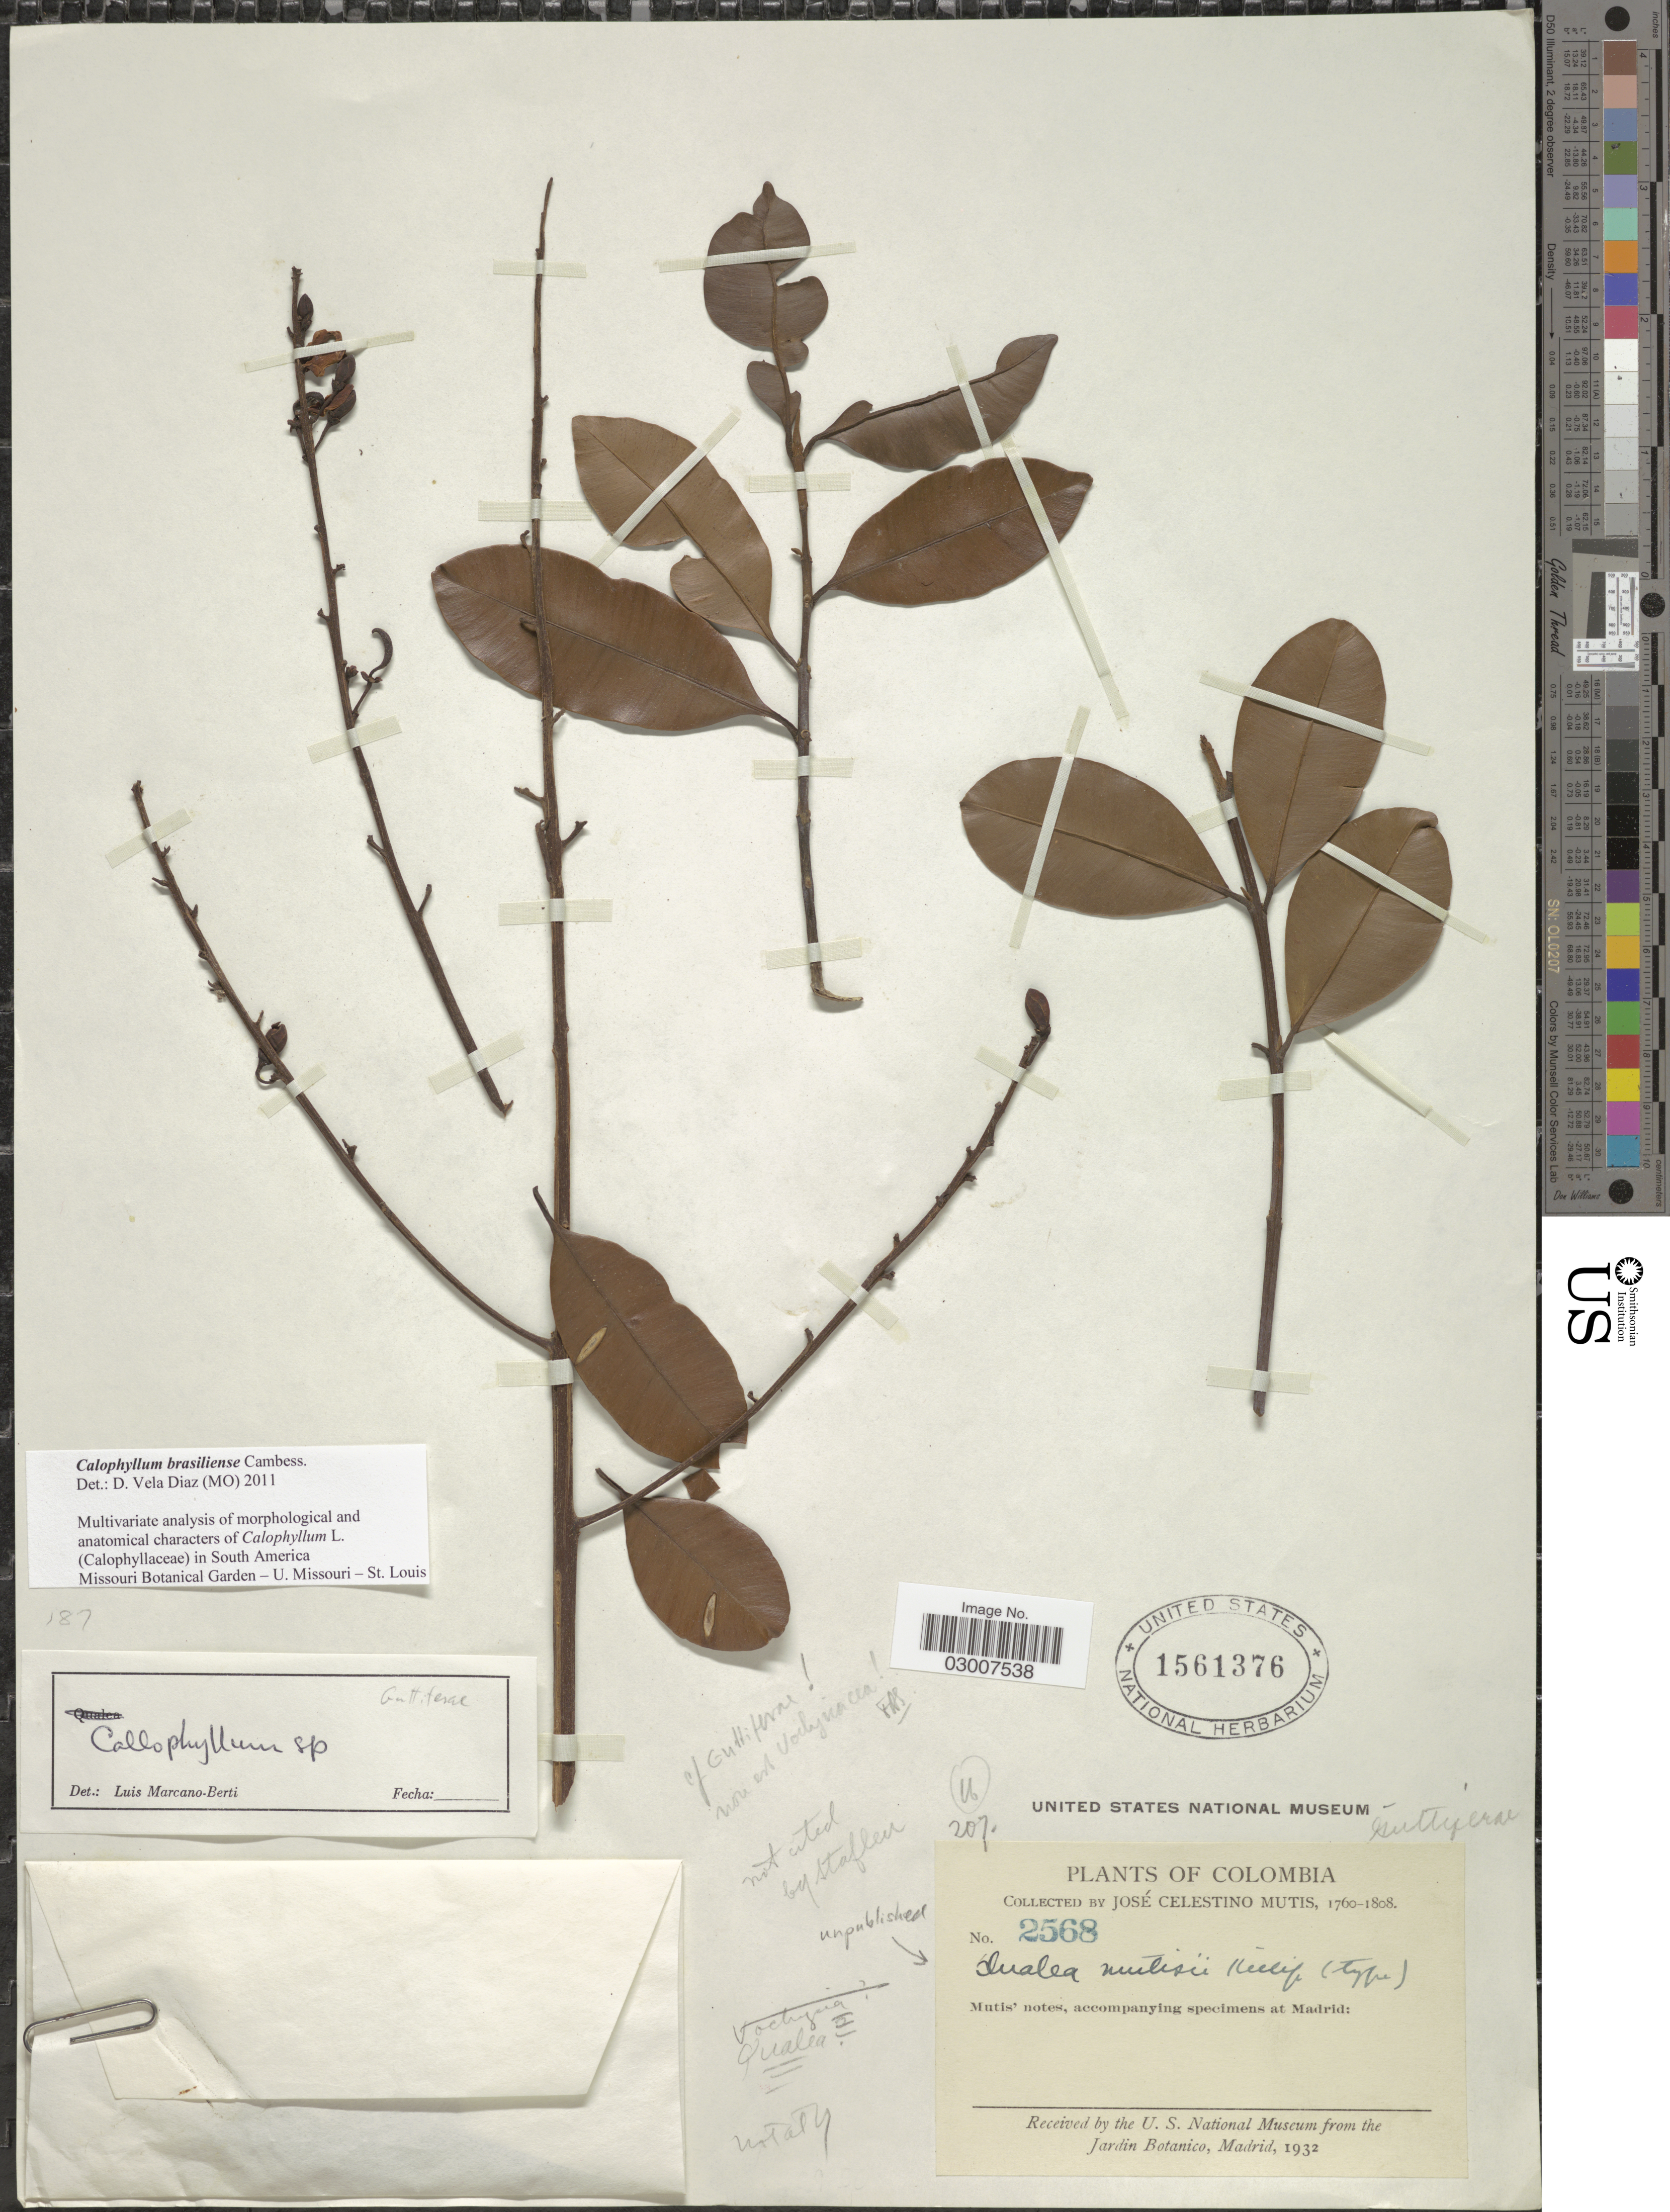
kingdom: Plantae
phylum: Tracheophyta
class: Magnoliopsida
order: Malpighiales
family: Calophyllaceae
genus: Calophyllum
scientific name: Calophyllum brasiliense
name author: Cambess.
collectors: J. C. B. Mutis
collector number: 2568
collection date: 1760/1808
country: Colombia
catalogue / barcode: US 1561376